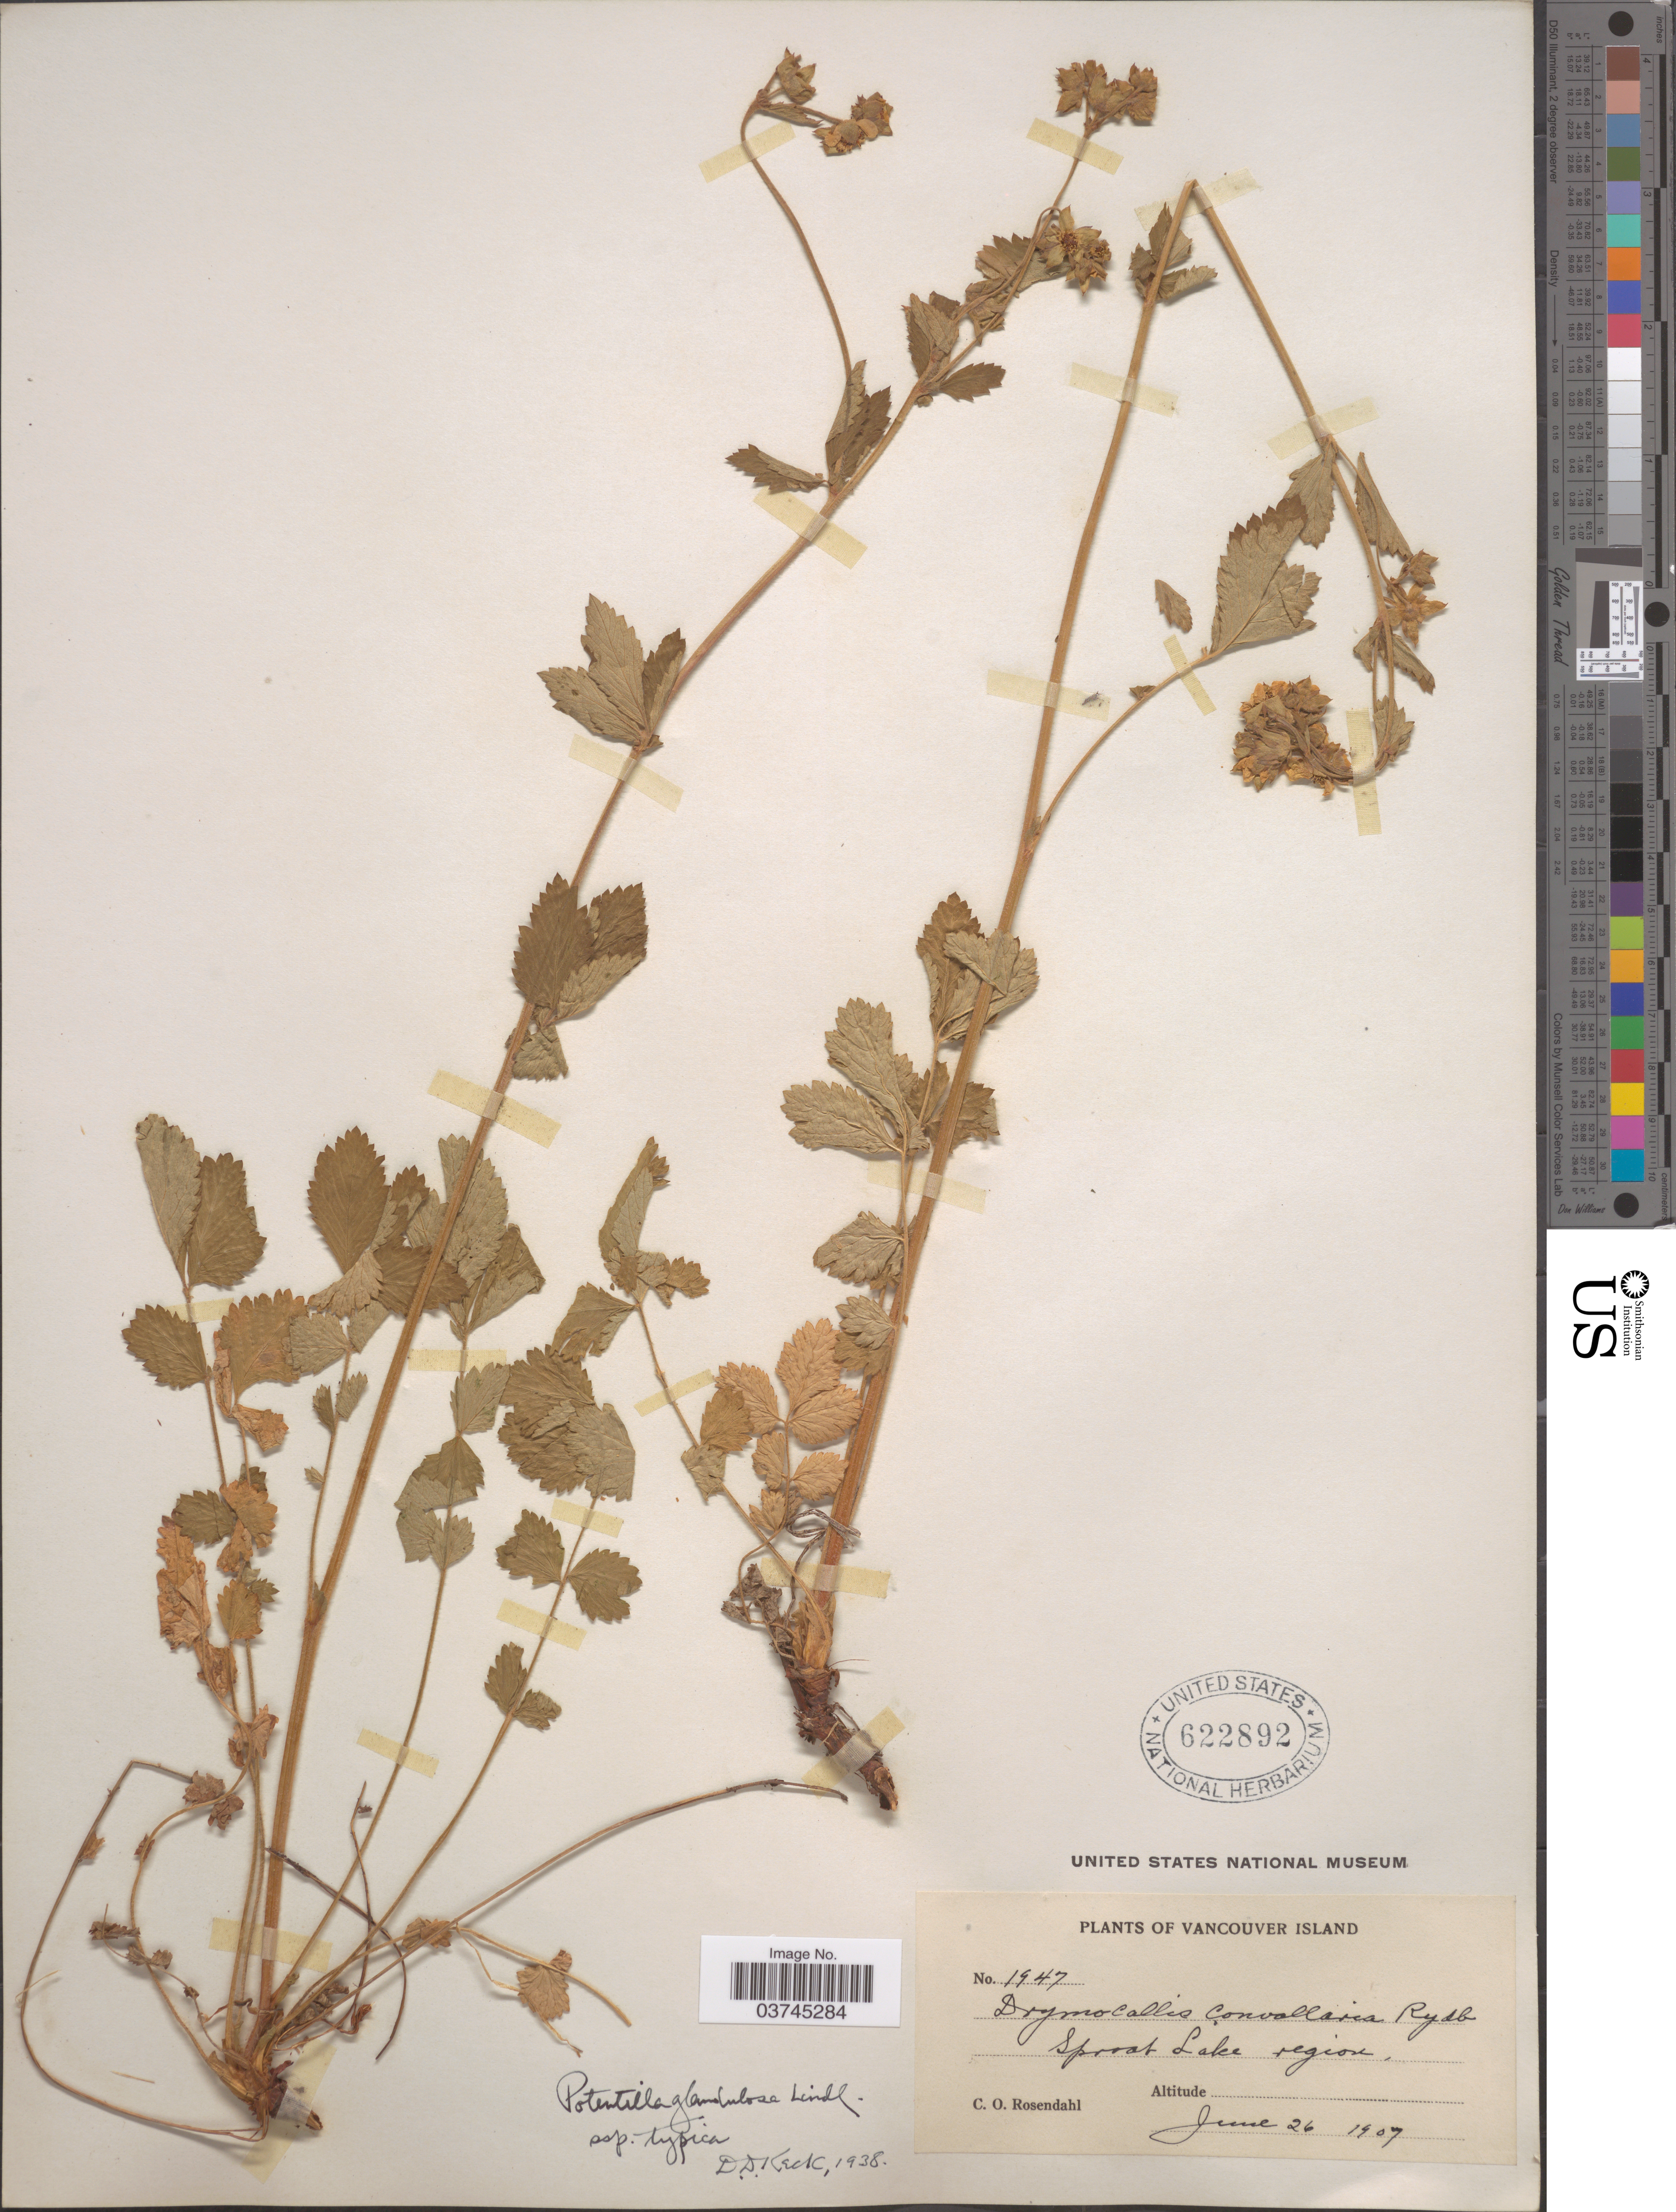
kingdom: Plantae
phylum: Tracheophyta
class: Magnoliopsida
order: Rosales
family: Rosaceae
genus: Drymocallis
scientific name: Drymocallis glandulosa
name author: (Lindl.) Rydb.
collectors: C. O. Rosendahl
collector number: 1947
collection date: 1907-06-26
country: Canada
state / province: British Columbia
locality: Vancouver Island. Sproat Lake region.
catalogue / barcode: US 622892